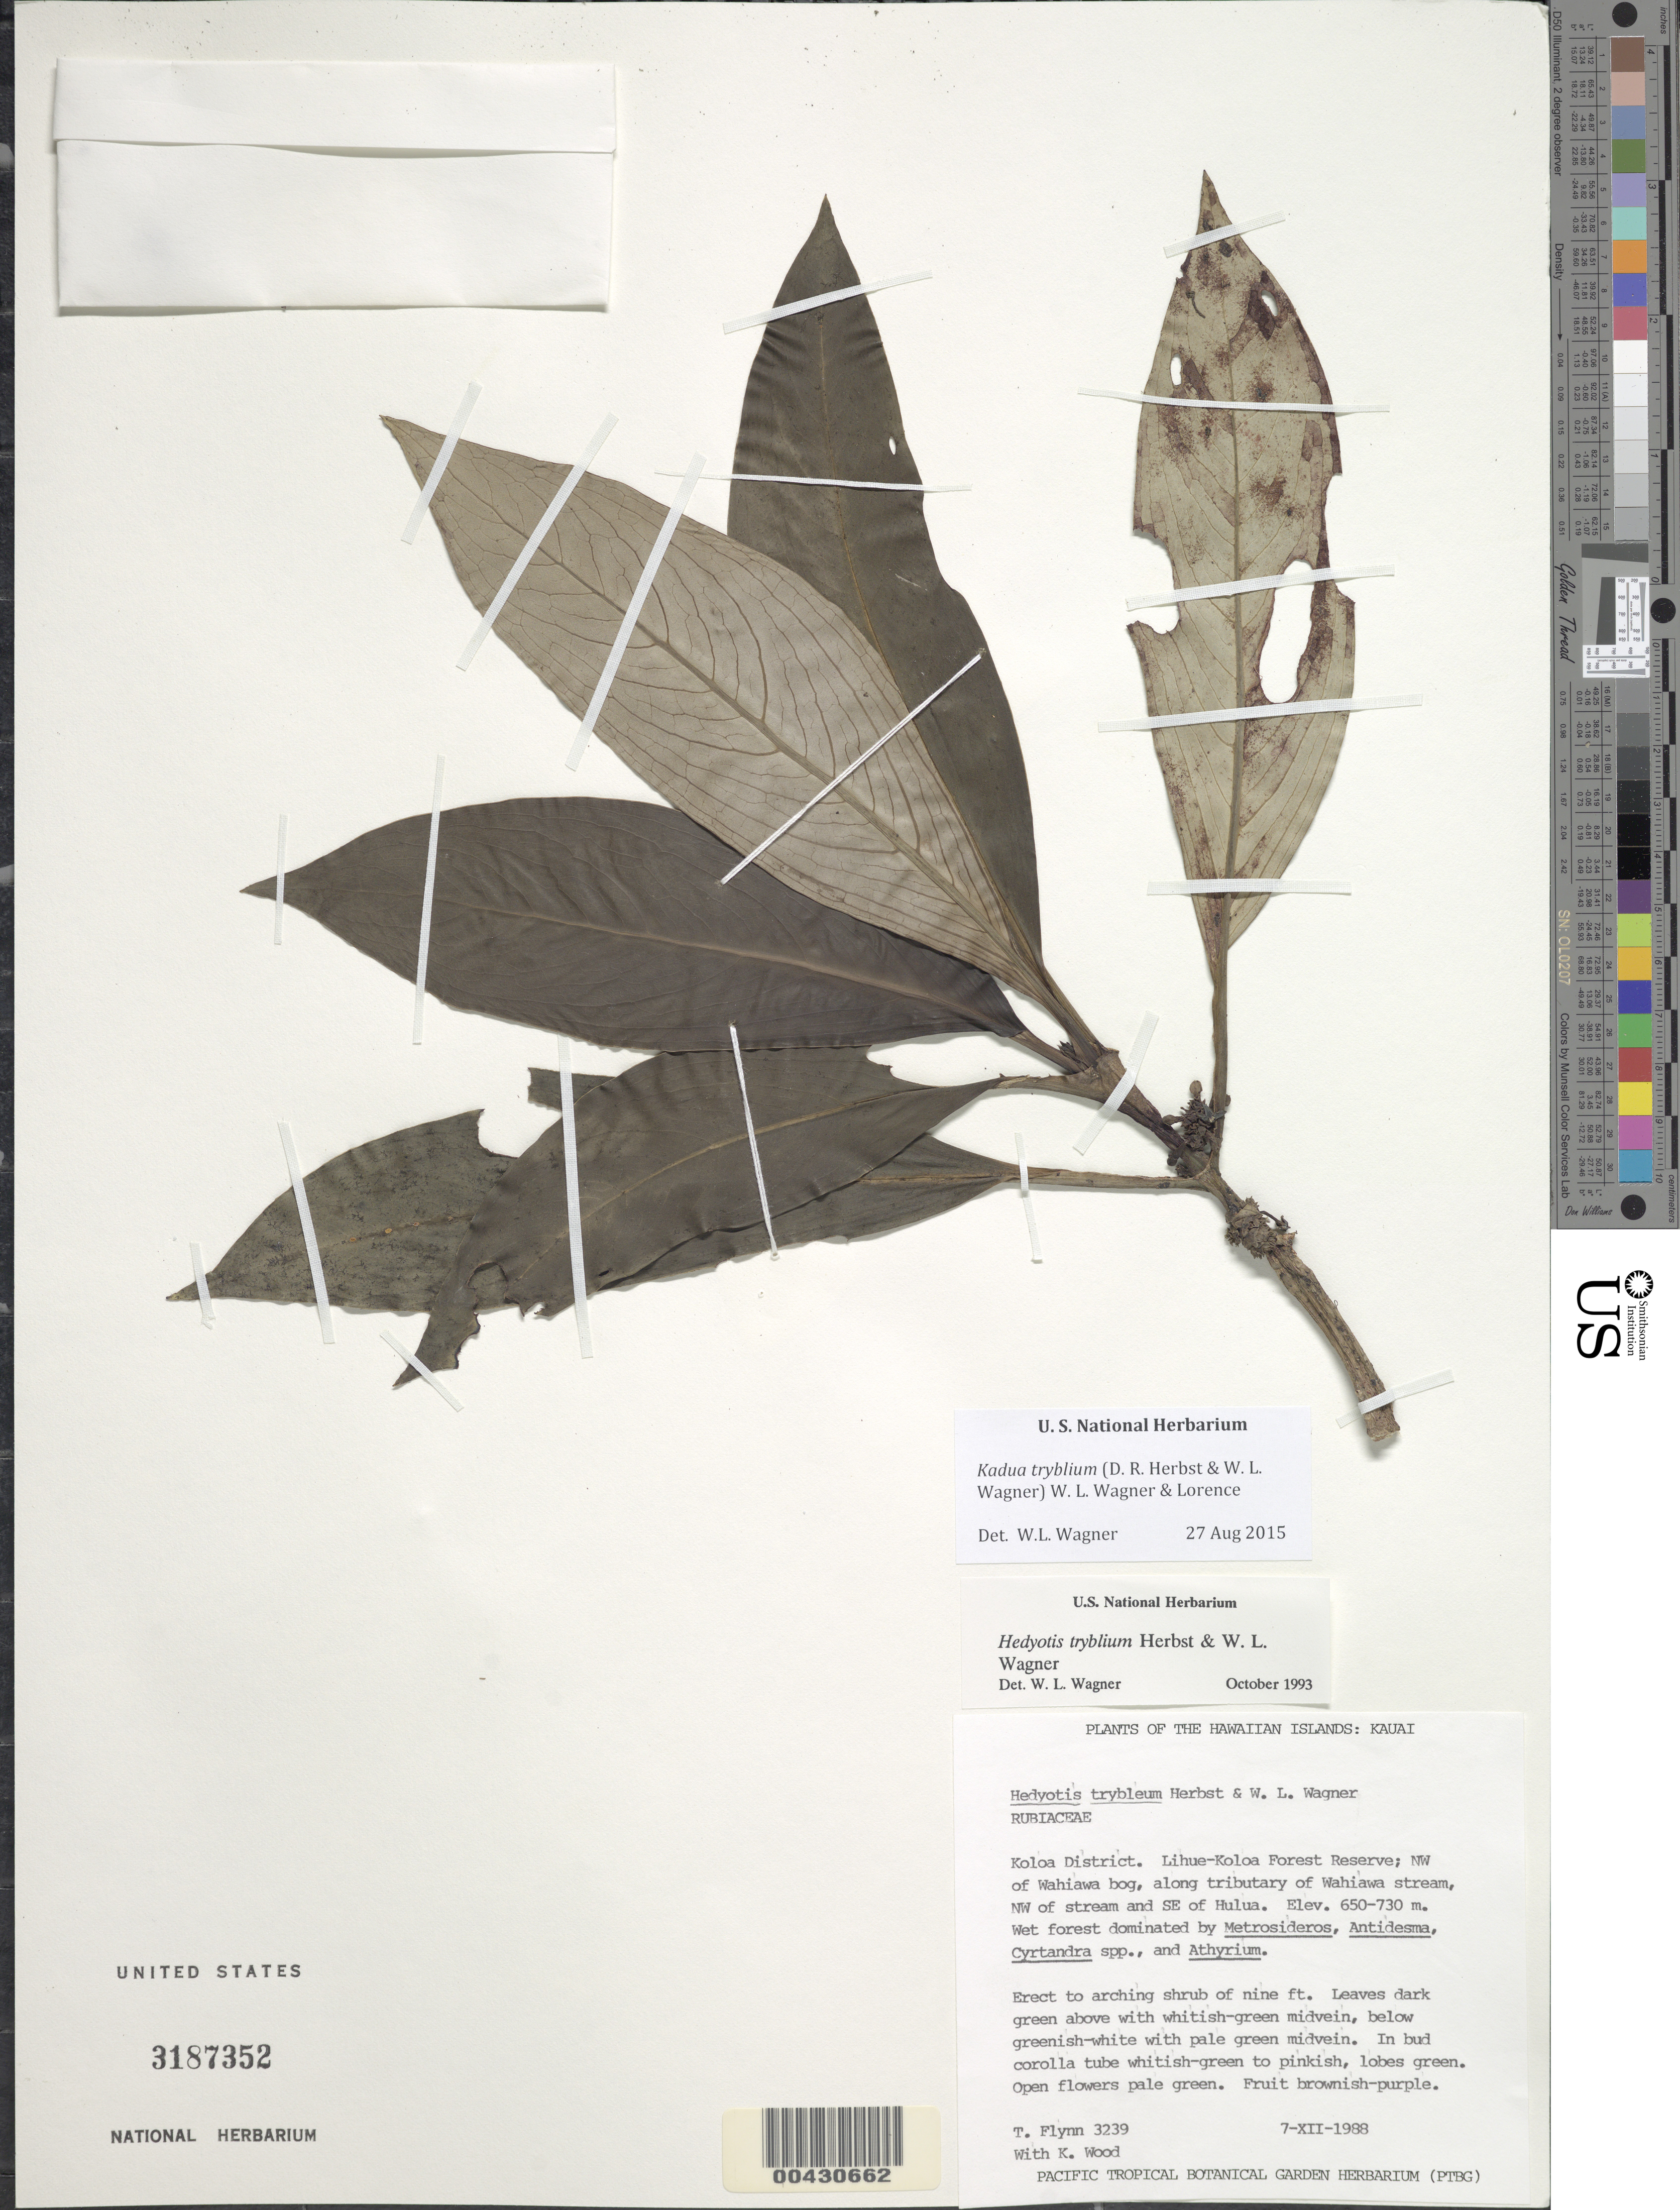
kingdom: Plantae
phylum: Tracheophyta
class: Magnoliopsida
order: Gentianales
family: Rubiaceae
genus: Kadua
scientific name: Kadua tryblium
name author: (D.R. Herbst & W.L. Wagner) W.L. Wagner & Lorence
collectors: T. W. Flynn & K. Wood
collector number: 3239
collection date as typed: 7 Dec 1988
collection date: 1988-12-07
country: United States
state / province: Hawaii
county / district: Kauai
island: Kaua'i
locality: Koloa District. Lihue-Koloa Forest Reserve; NW of Wahiawa Bog, along tributary of Wahiawa stream, NW of stream and SE of Hulua.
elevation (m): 650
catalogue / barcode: US 3187352